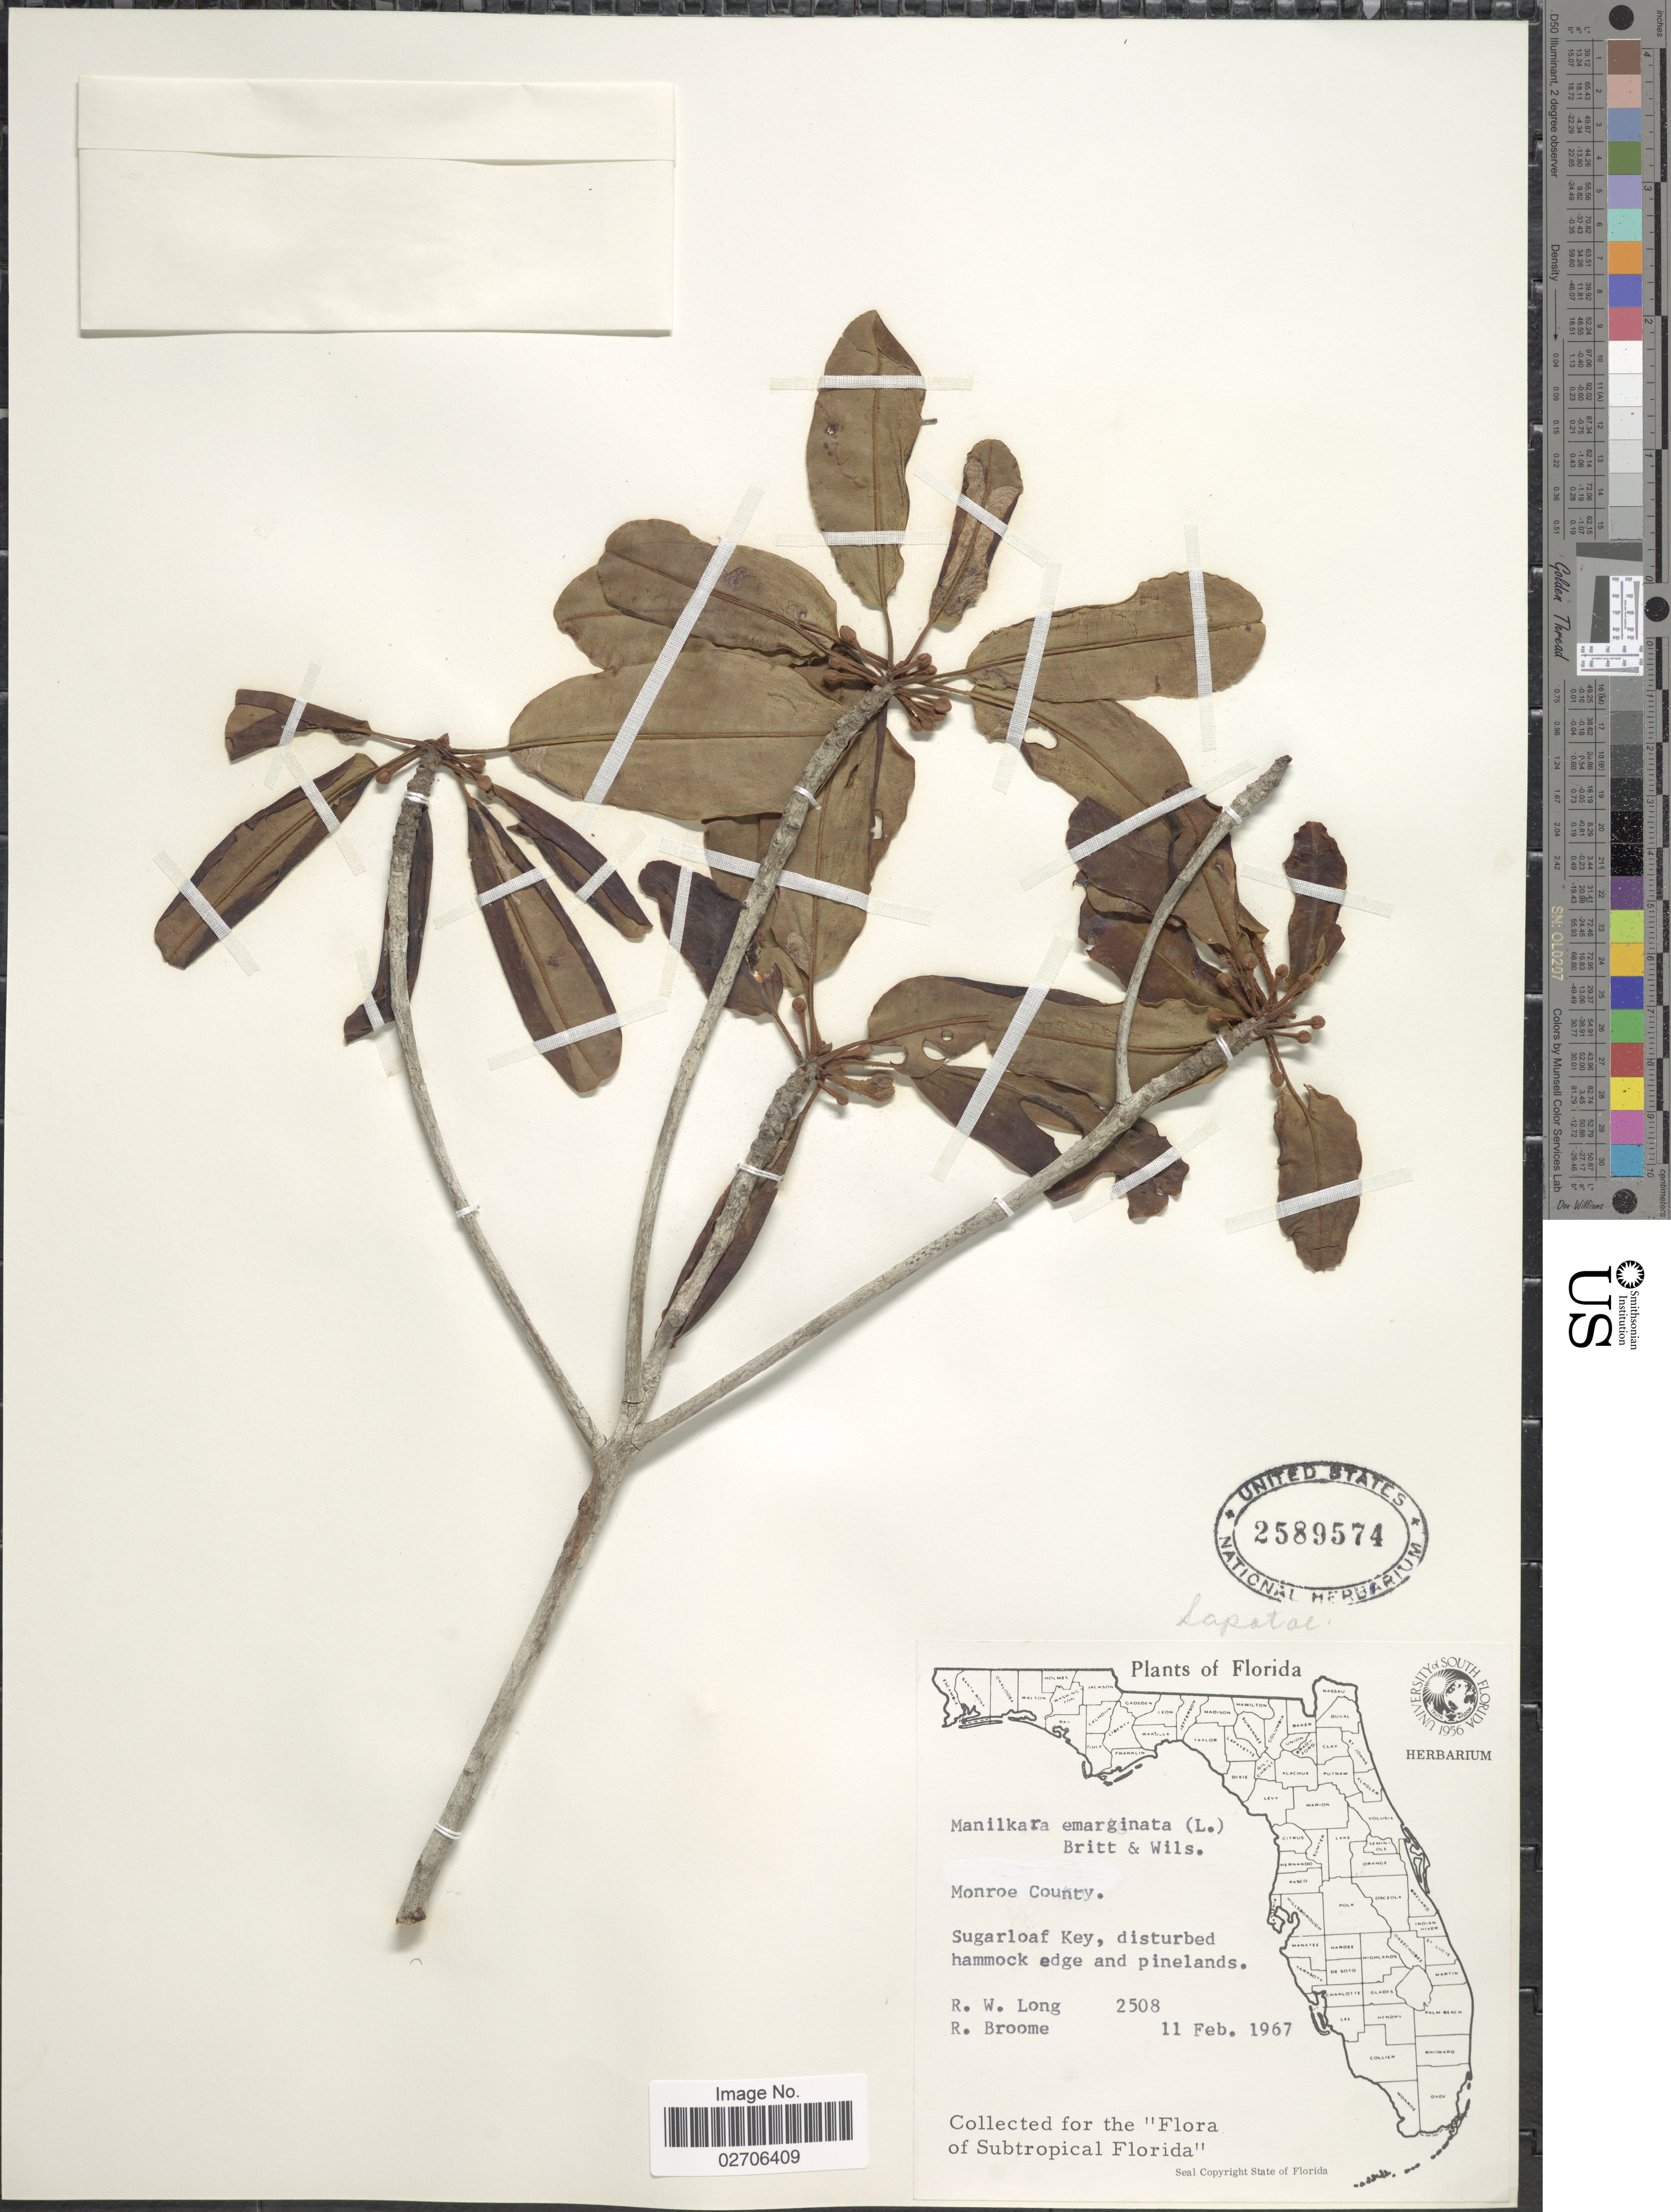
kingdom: Plantae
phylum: Tracheophyta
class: Magnoliopsida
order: Ericales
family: Sapotaceae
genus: Manilkara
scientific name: Manilkara emarginata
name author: (L.) Britton & P. Wilson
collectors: R. W. Long & R. Broome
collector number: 2508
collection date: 1967-02-11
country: United States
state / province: Florida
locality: Monroe County, Sugarloaf Key, disturbed hammock edge and pinelands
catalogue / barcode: US 2589574